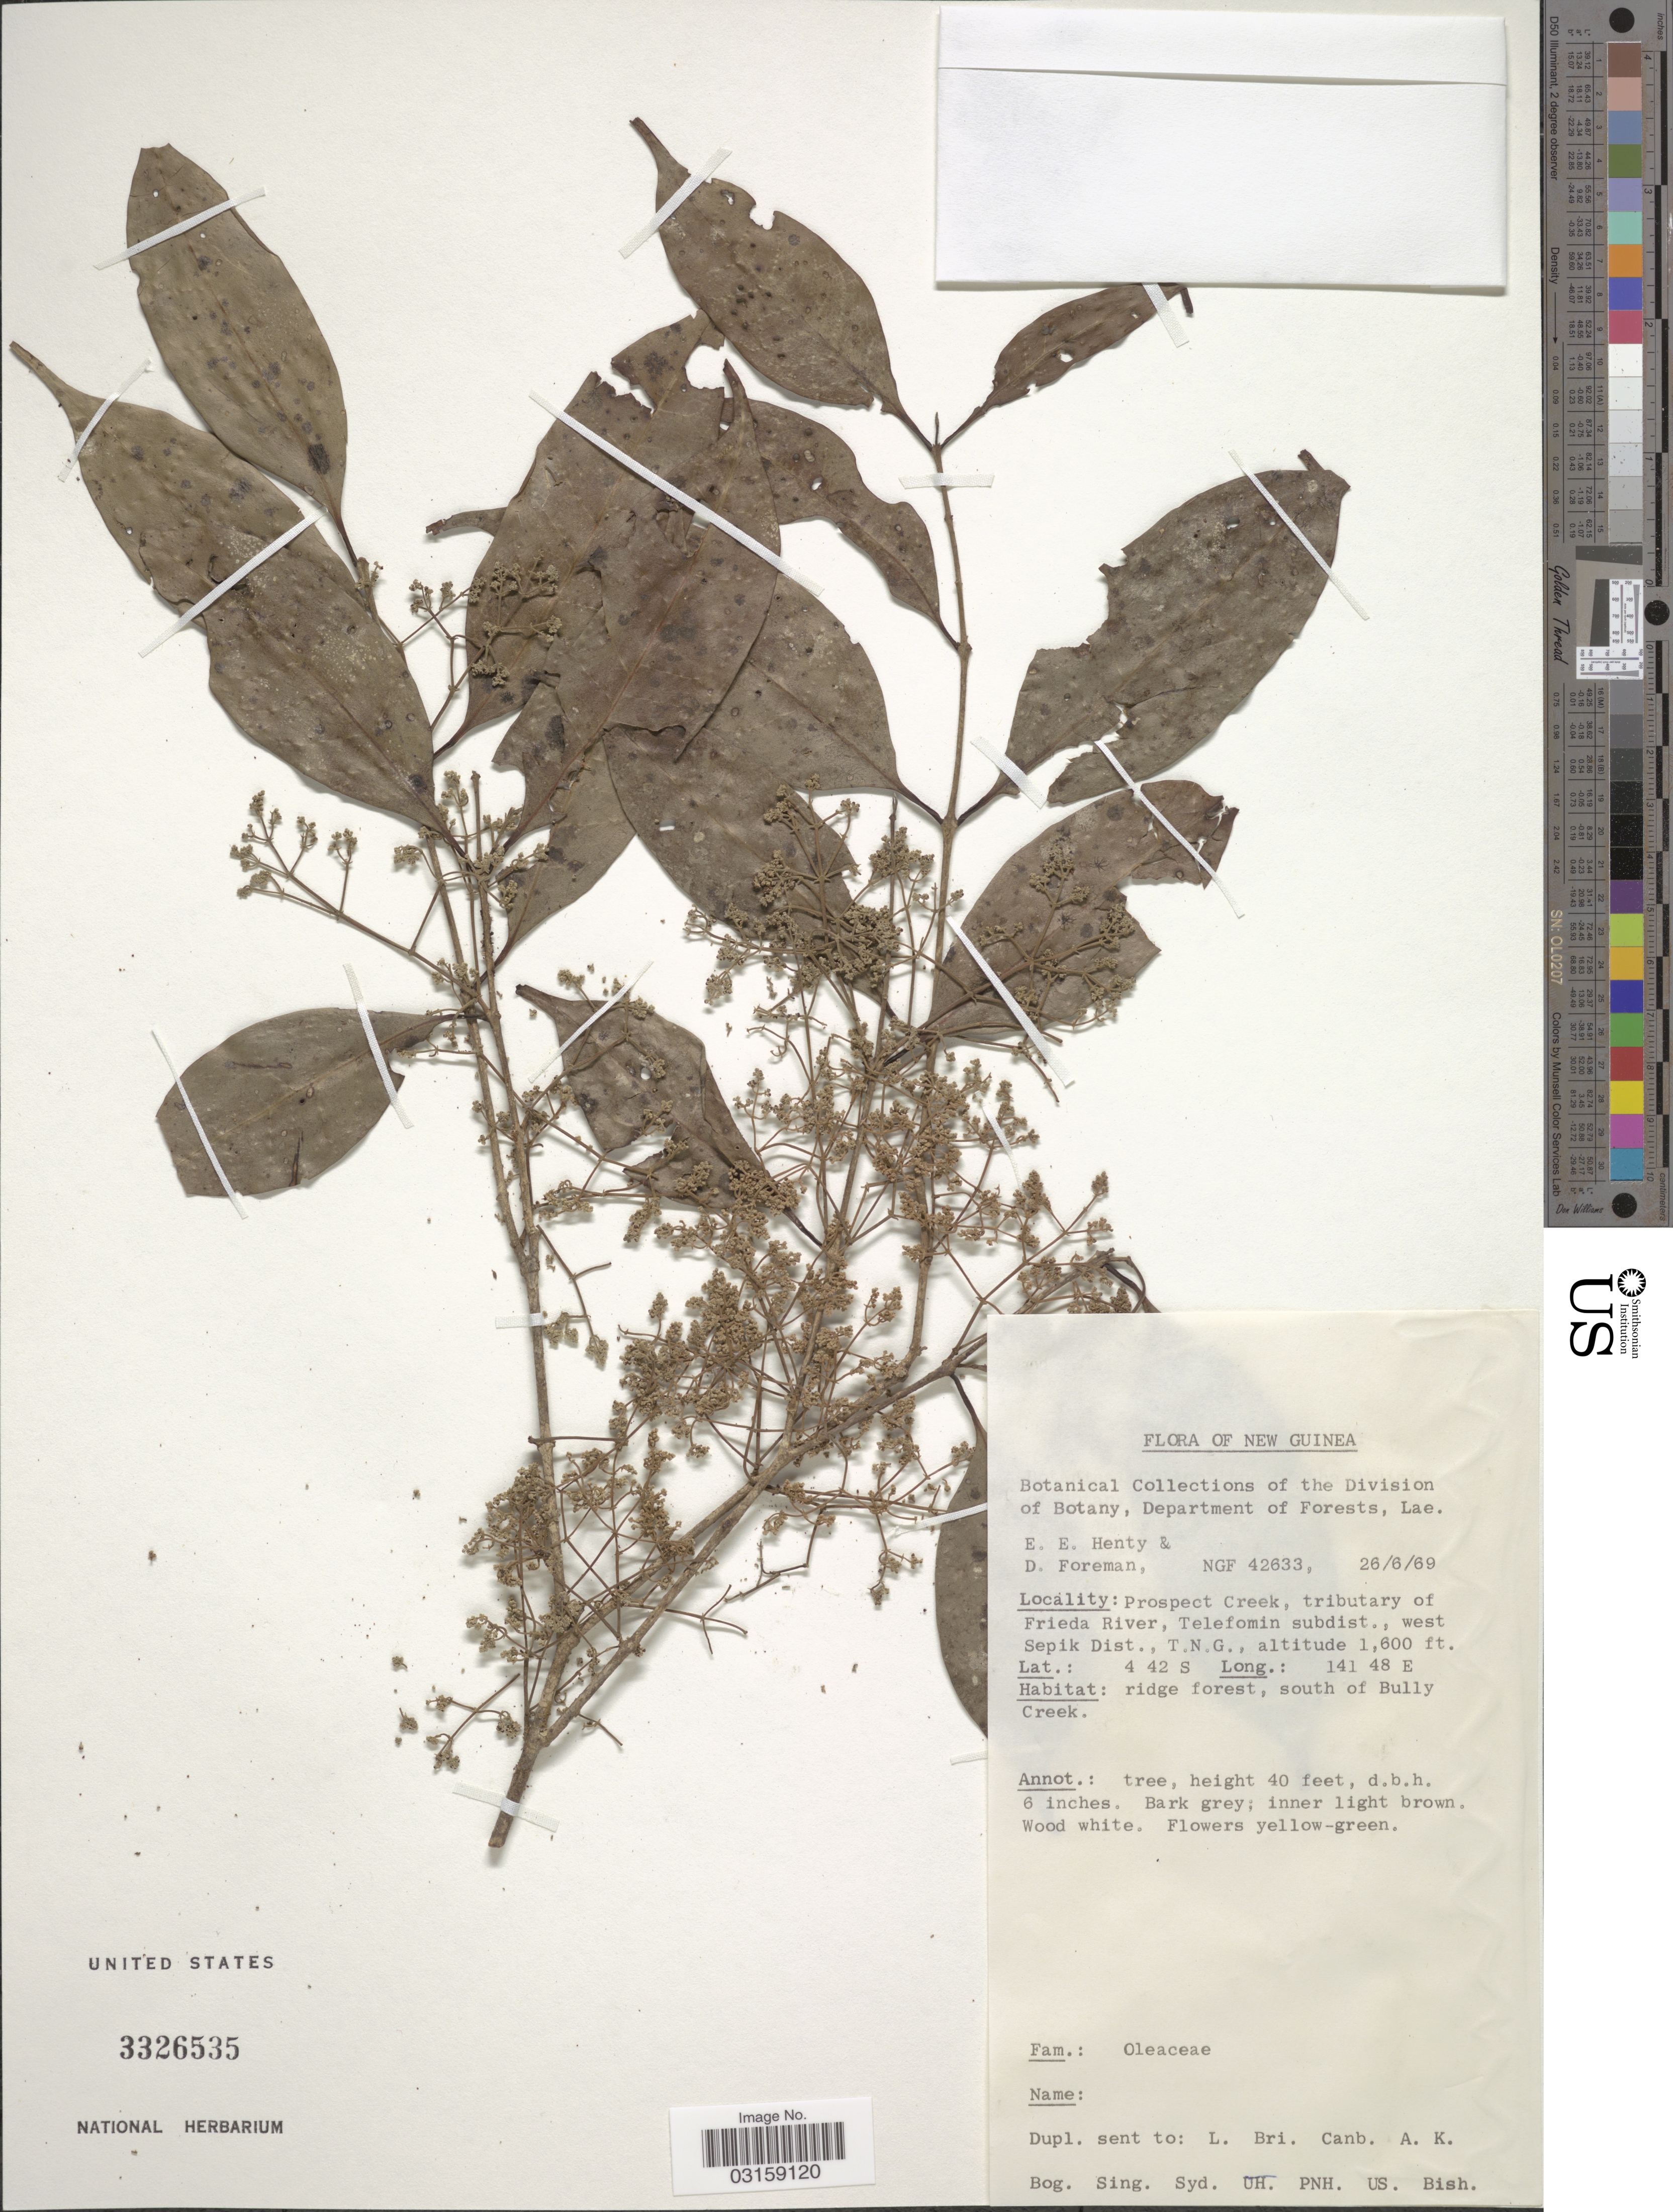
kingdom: Plantae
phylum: Tracheophyta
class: Magnoliopsida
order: Lamiales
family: Oleaceae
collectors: E. Henty & D. Foreman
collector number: NGF 42633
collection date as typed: Transcribed d/m/y: 26/6/69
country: Papua New Guinea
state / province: Sandaun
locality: Prospect Creek, tributary of Frieda River, Telefomin subdist., west Sepik Dist., T.N.G. Ridge forest, south of Bully Creek.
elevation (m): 488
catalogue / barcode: US 3326535